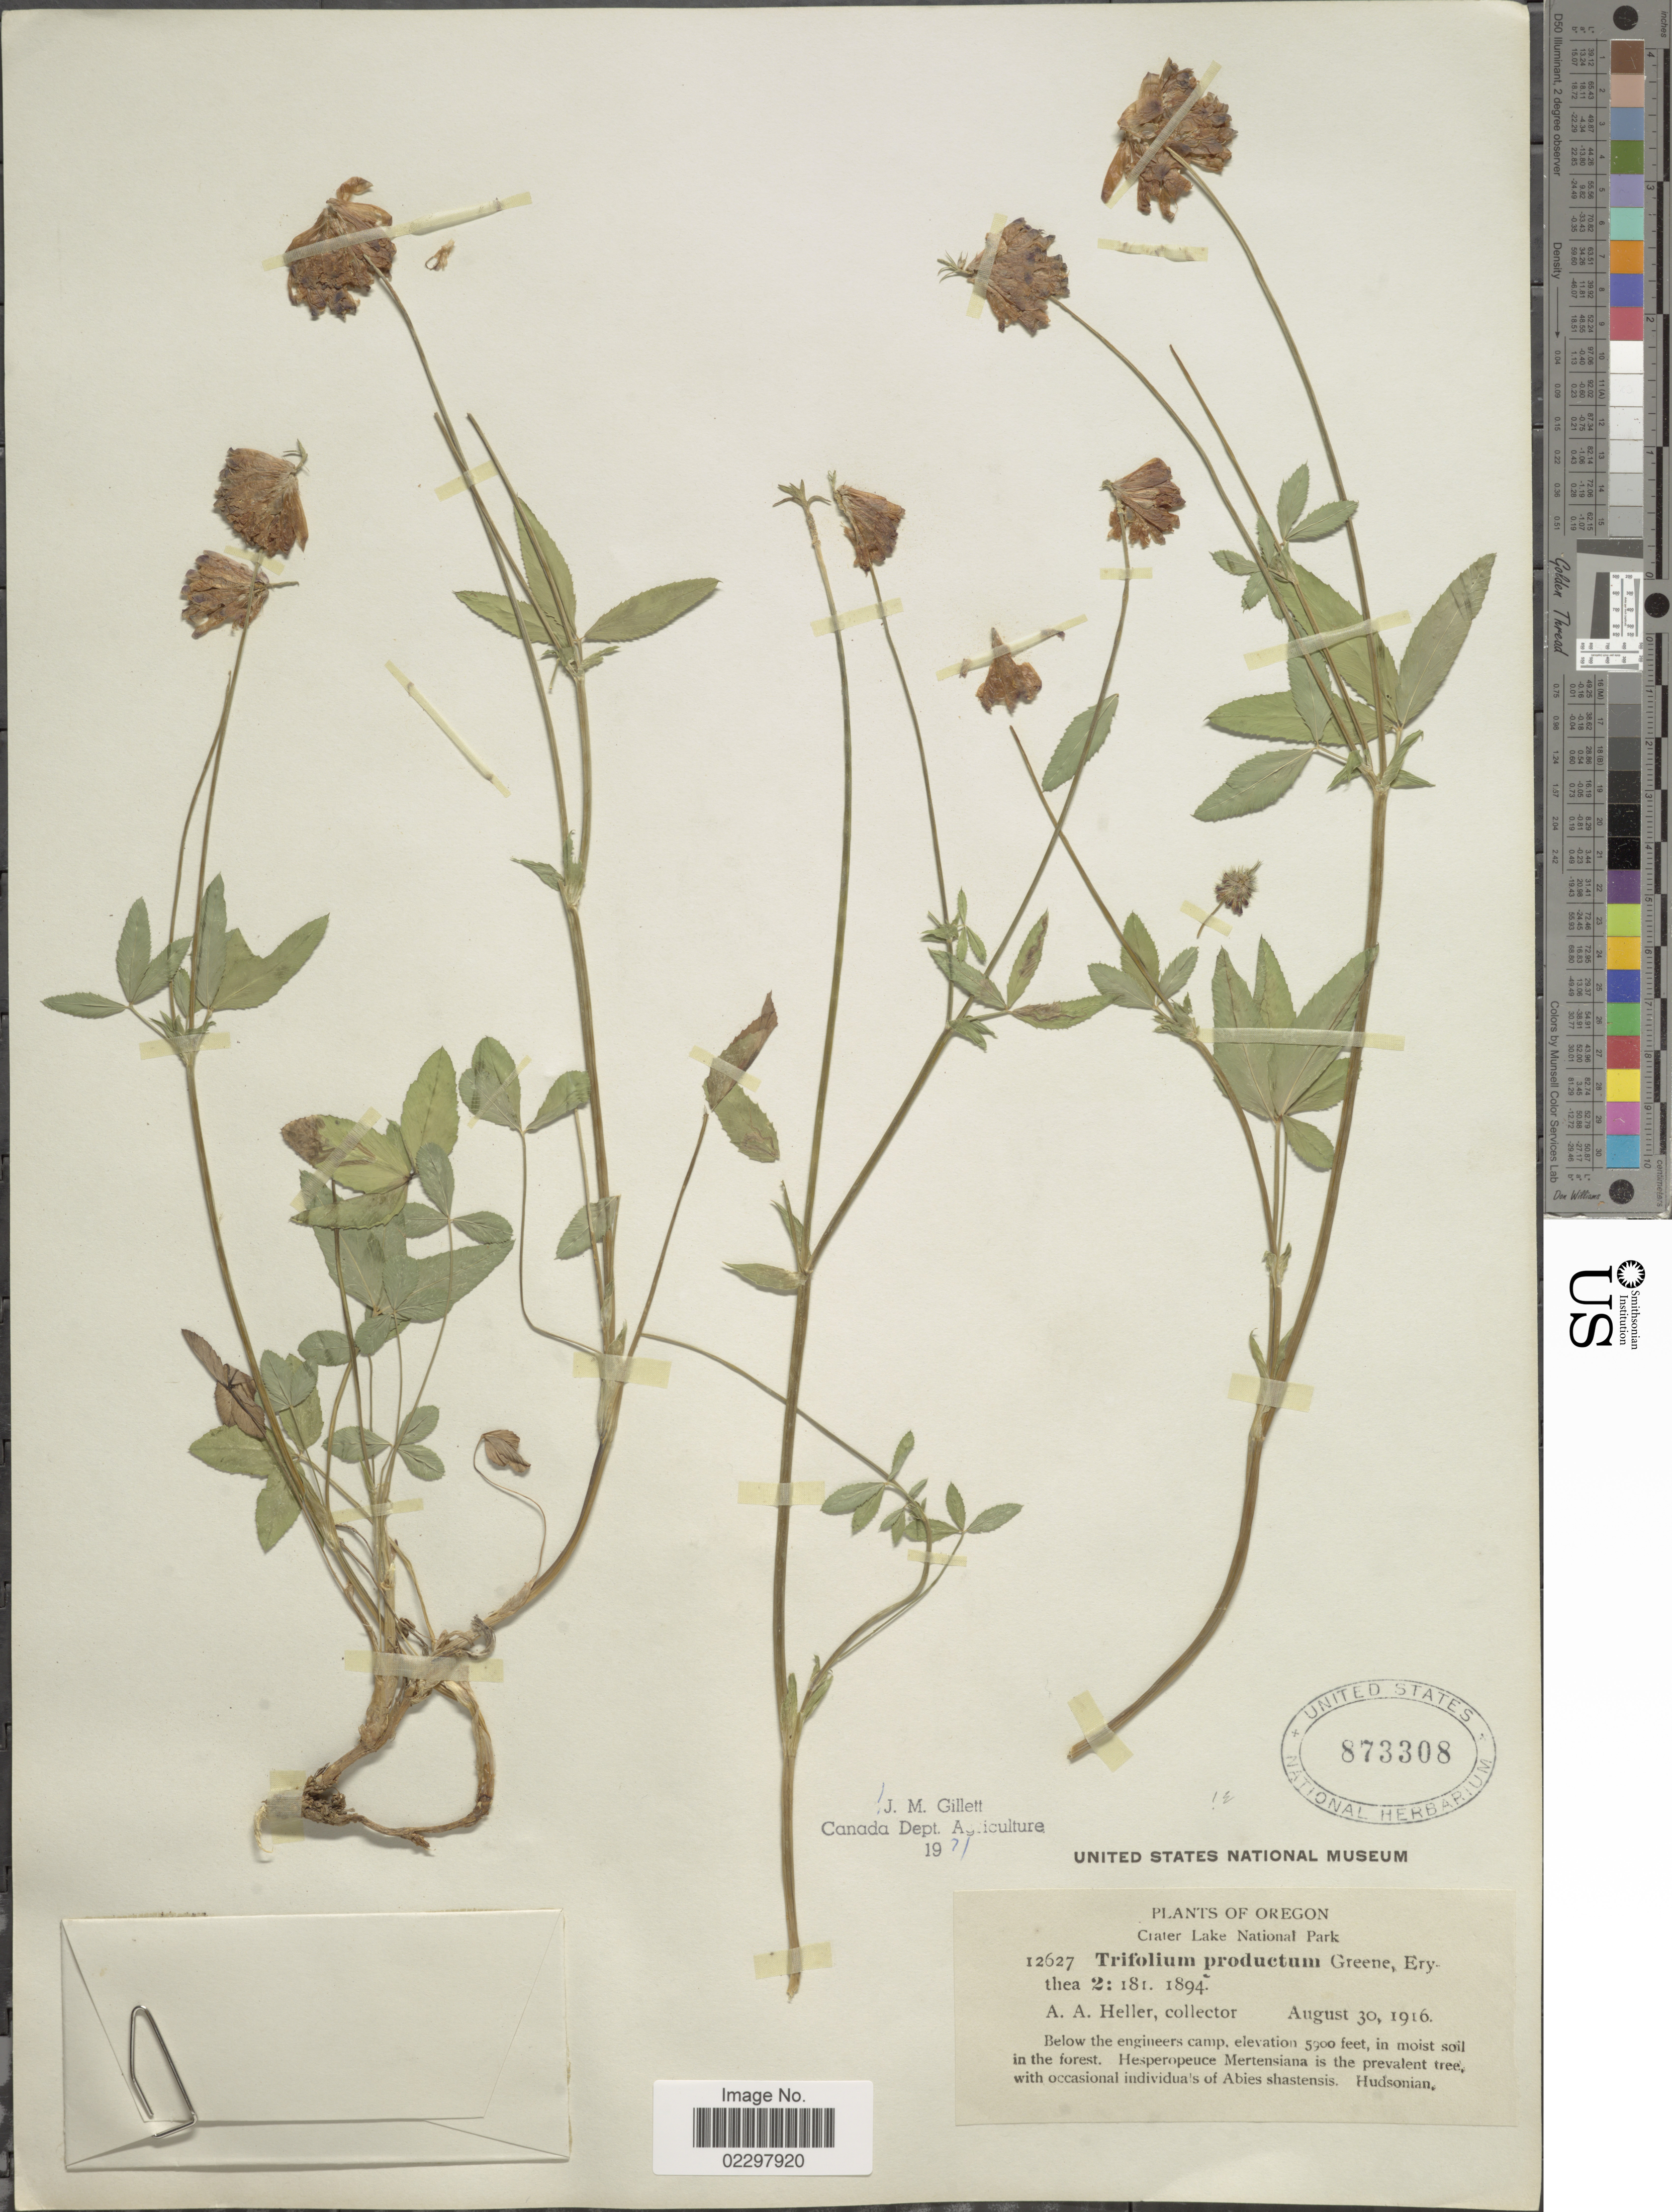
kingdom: Plantae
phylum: Tracheophyta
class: Magnoliopsida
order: Fabales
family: Fabaceae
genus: Trifolium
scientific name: Trifolium productum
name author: Greene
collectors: A. A. Heller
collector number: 12627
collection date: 1916-08-30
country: United States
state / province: Oregon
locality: Crater Lake National Park, below the engineers camp.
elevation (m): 1737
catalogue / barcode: US 873308